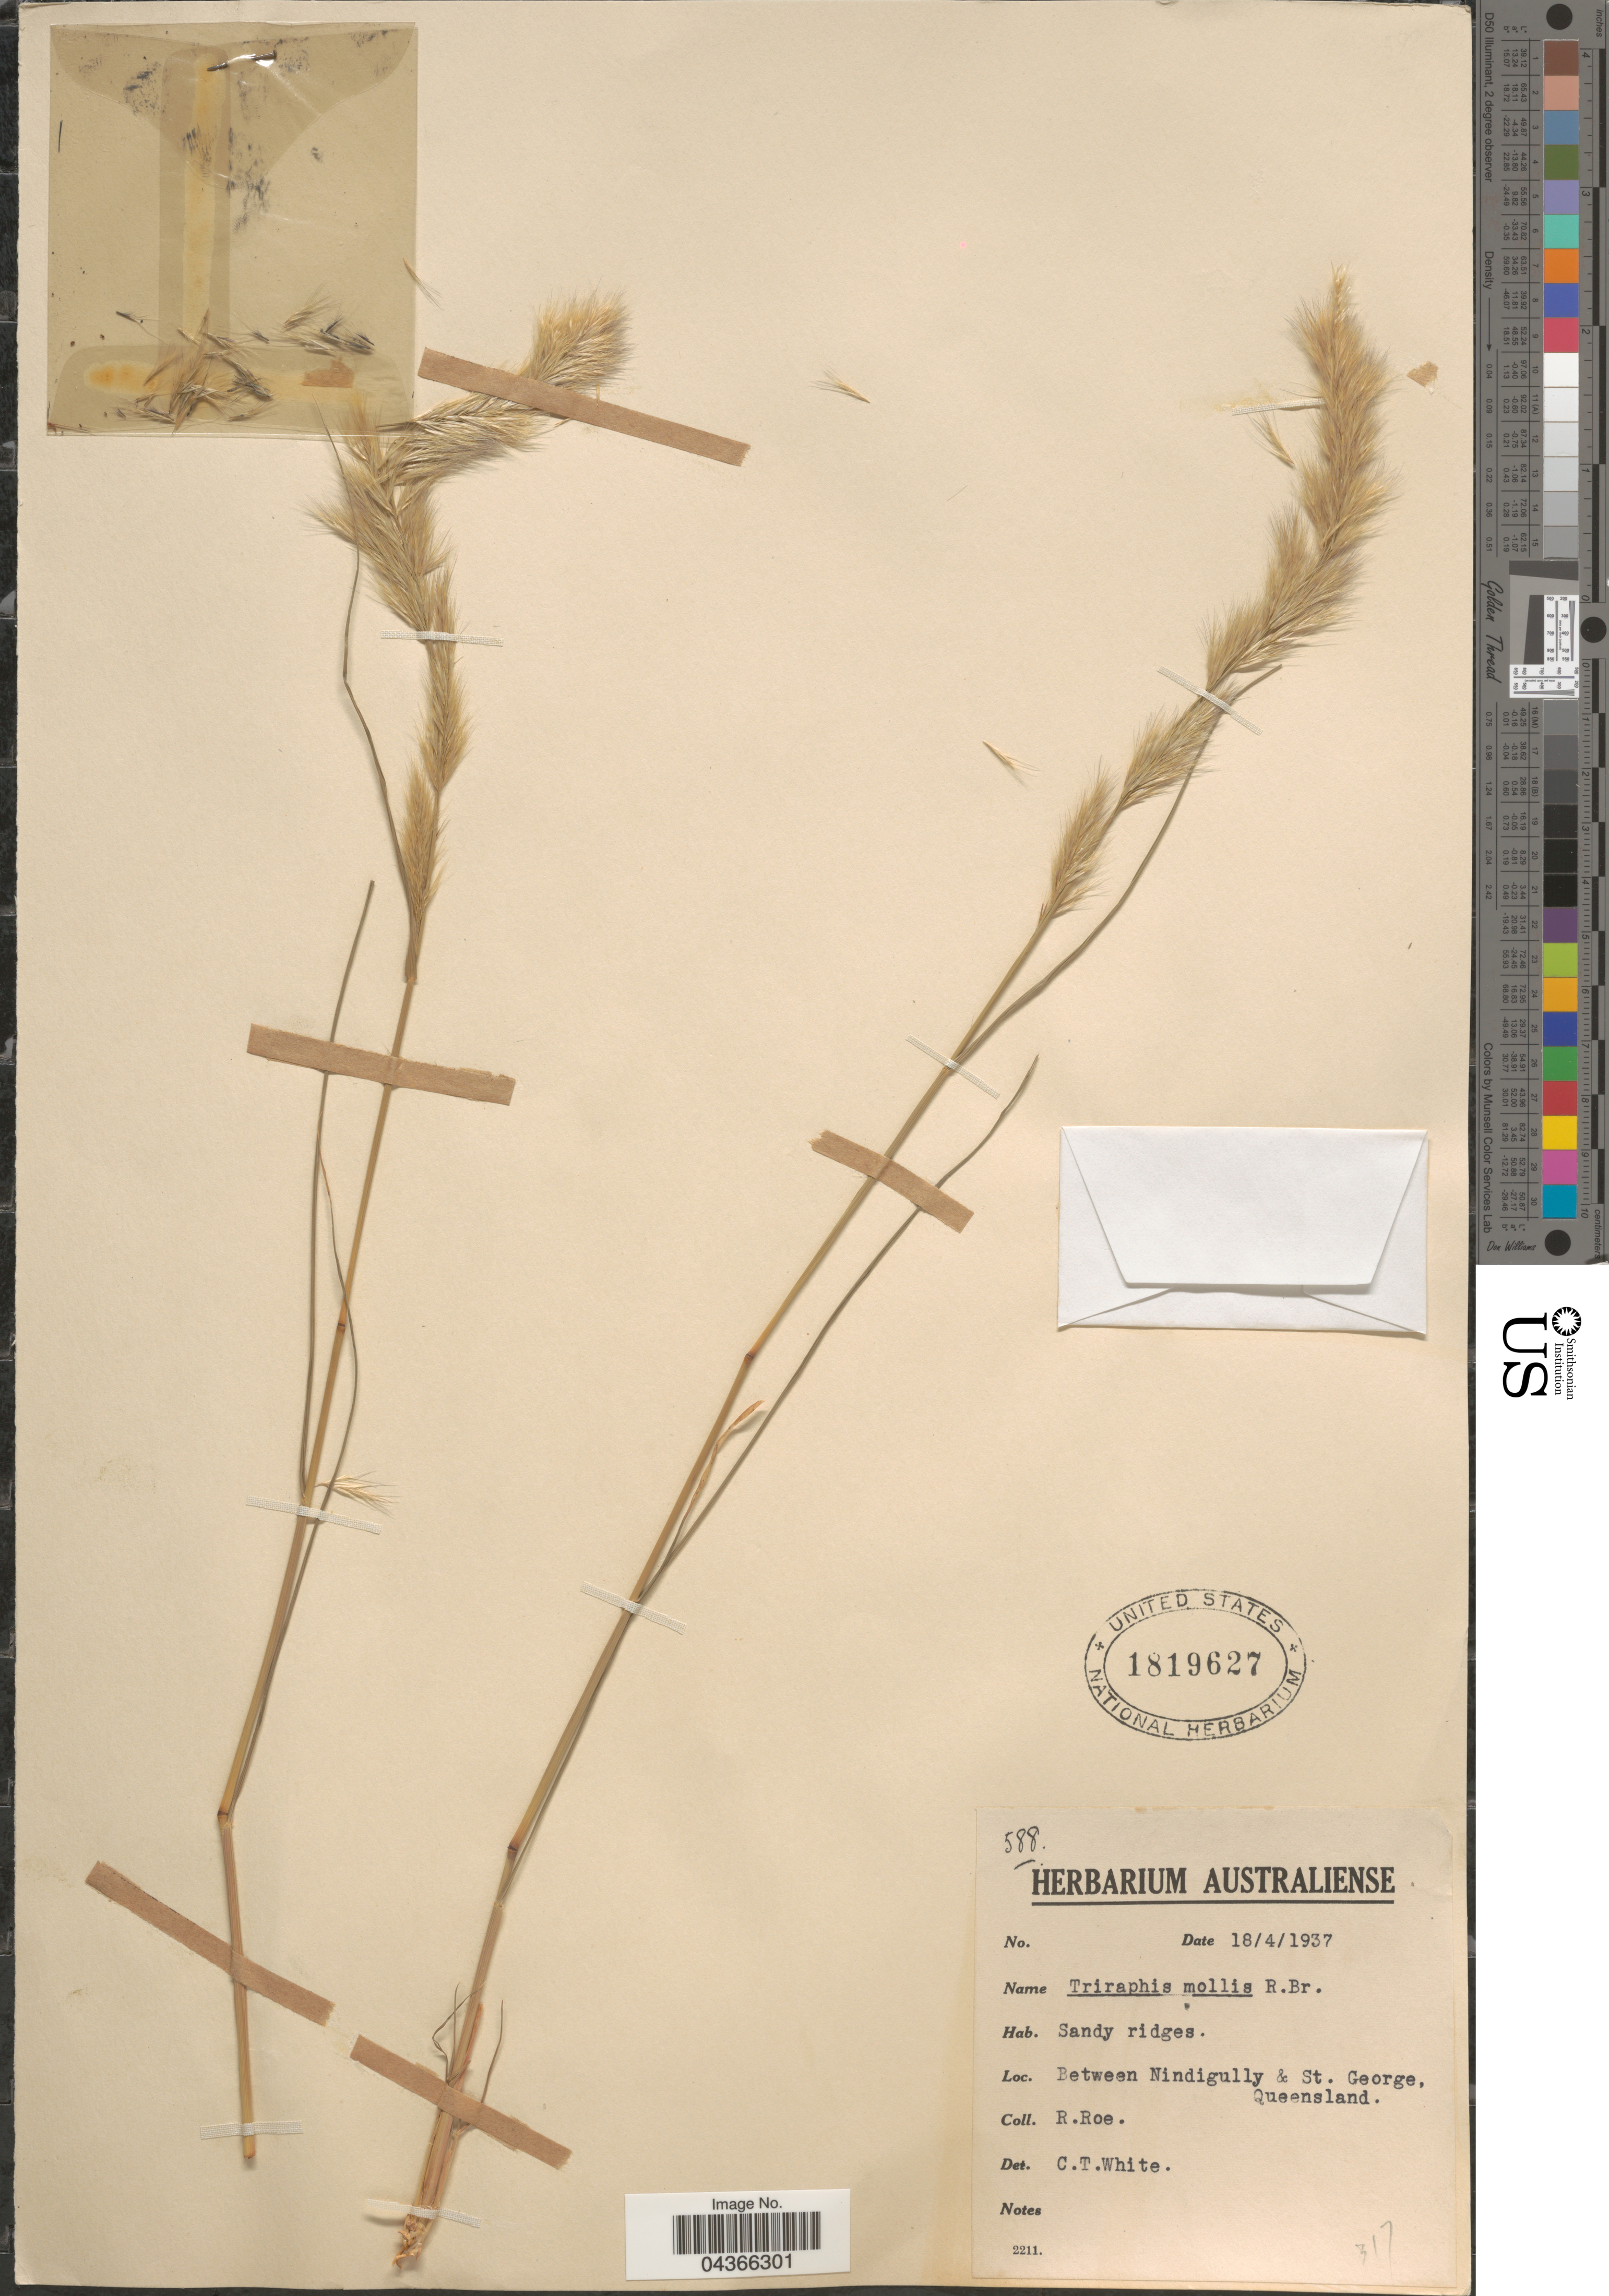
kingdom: Plantae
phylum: Tracheophyta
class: Liliopsida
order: Poales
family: Poaceae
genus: Triraphis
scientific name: Triraphis mollis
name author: R. Br.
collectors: R. Roe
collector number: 588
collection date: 1937-04-18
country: Australia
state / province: Queensland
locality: Between Nindigully & St. George.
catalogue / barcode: US 1819627